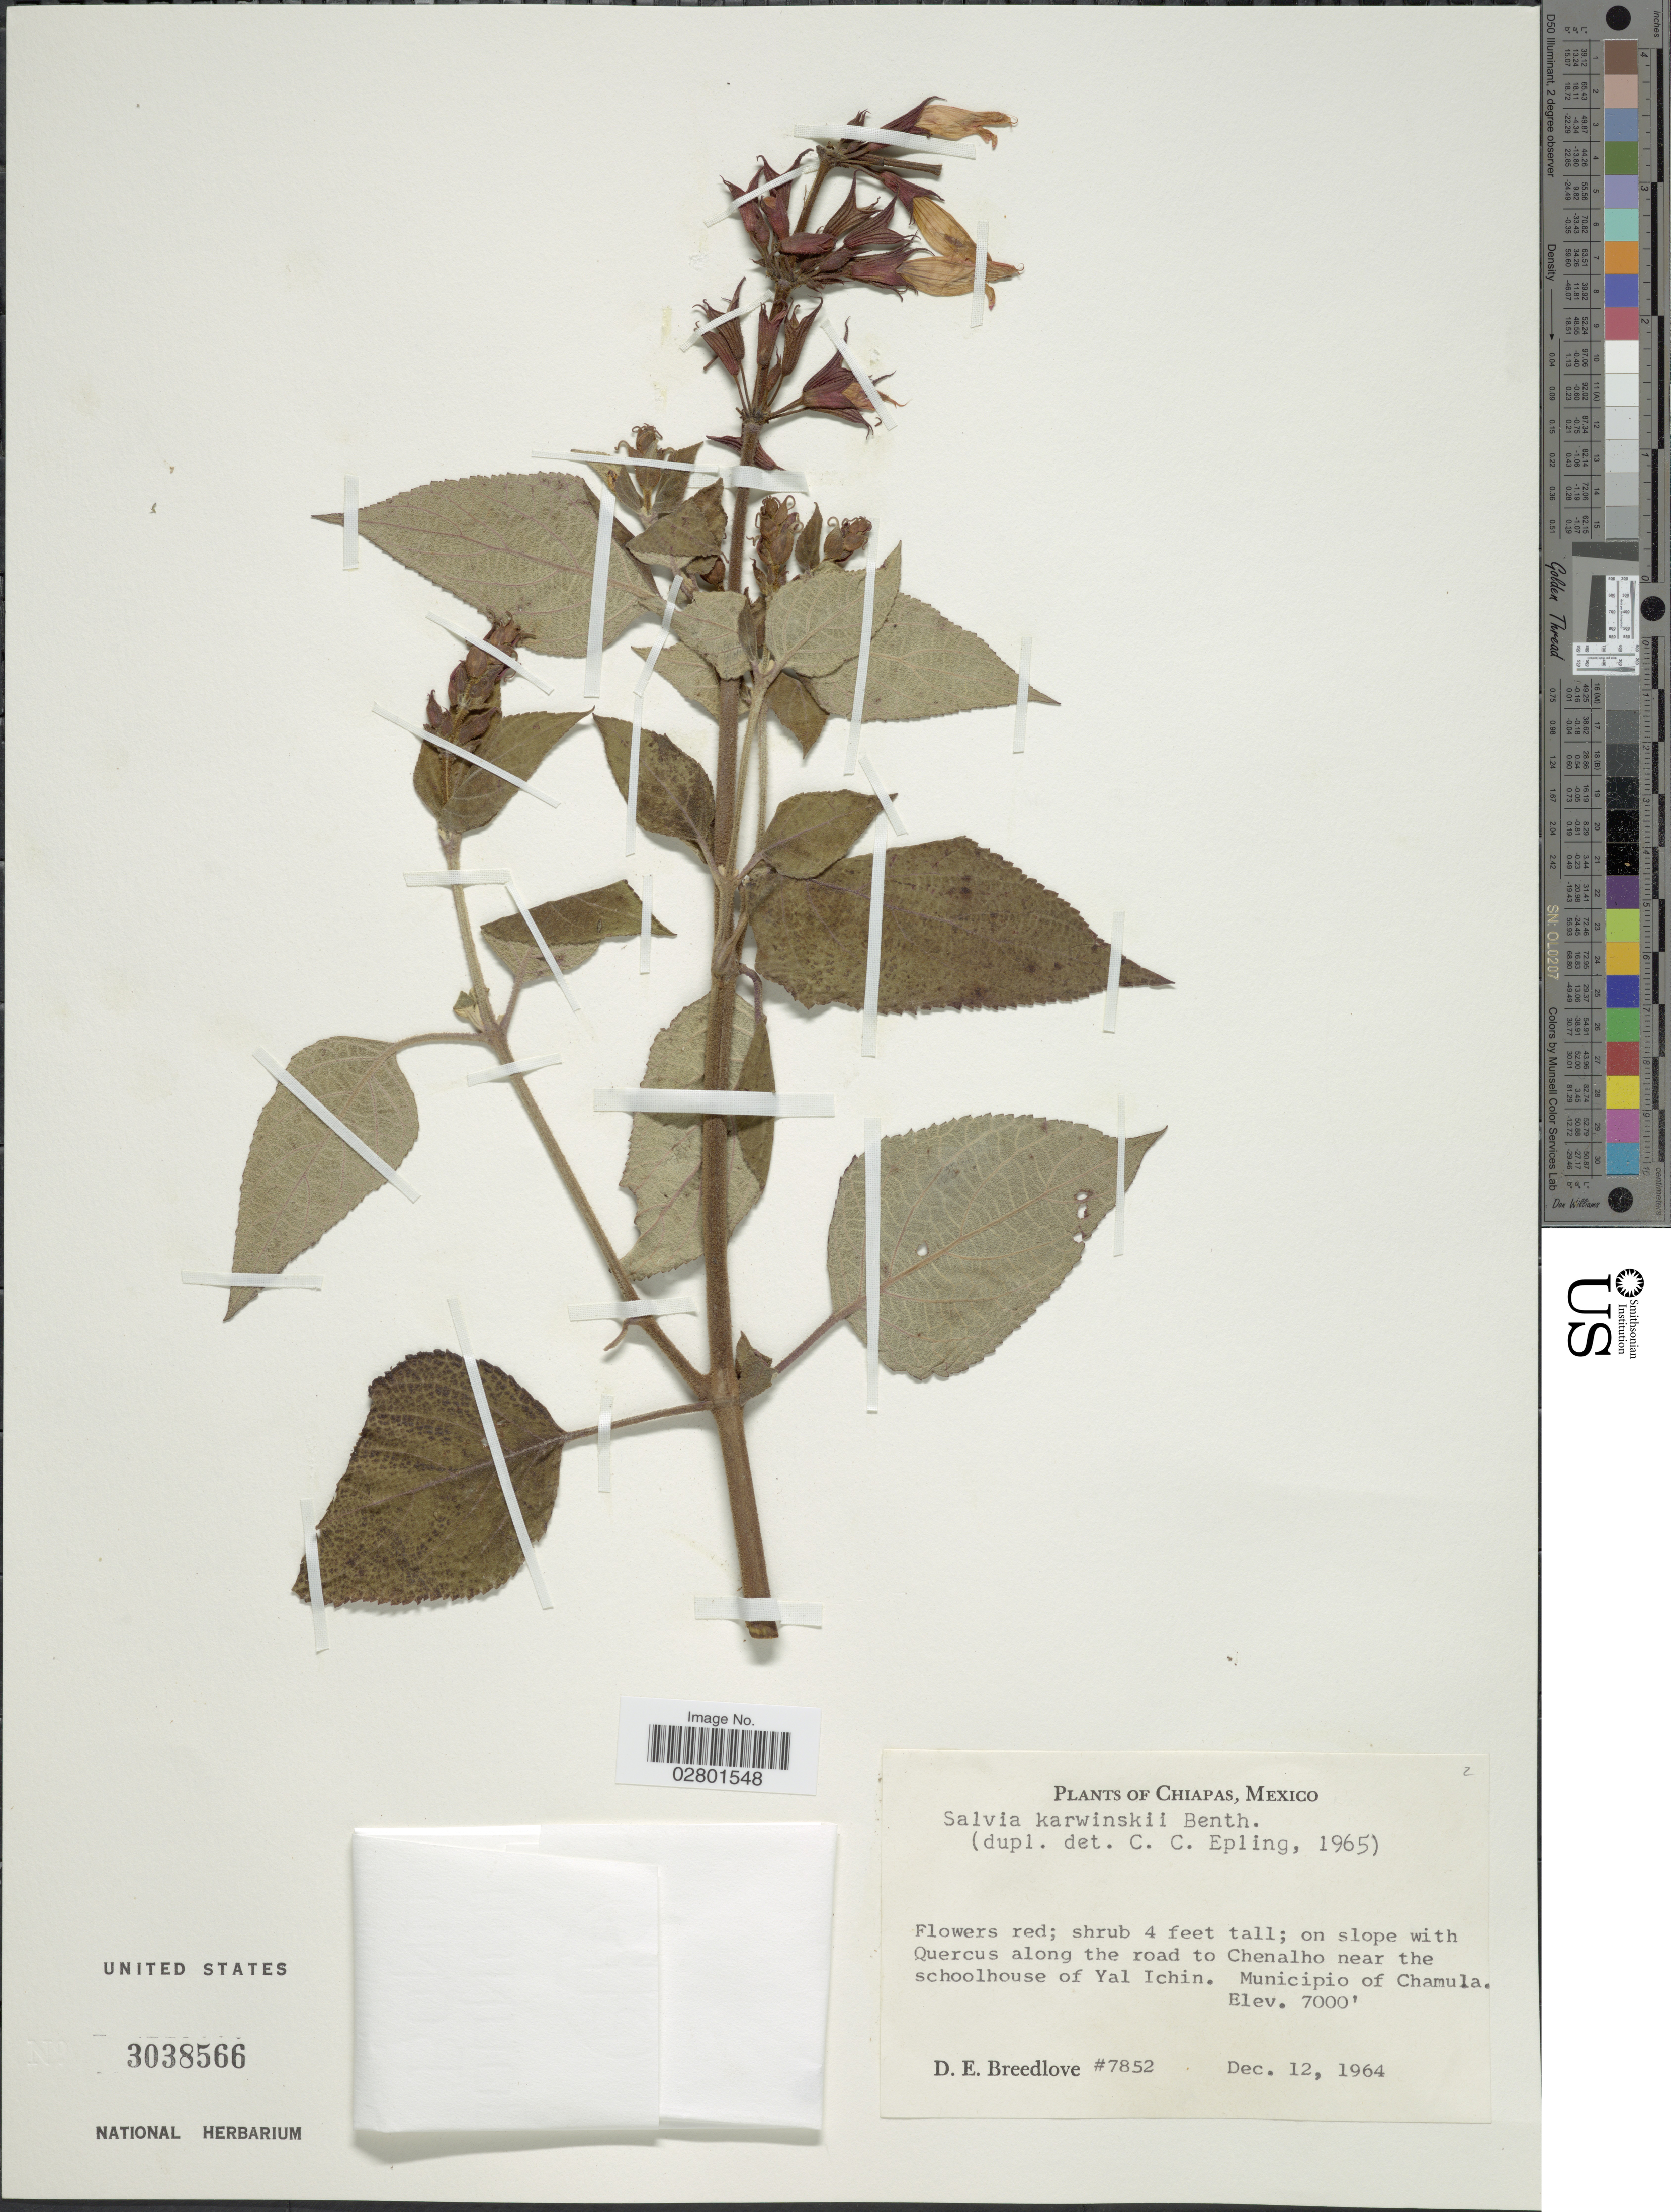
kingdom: Plantae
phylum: Tracheophyta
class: Magnoliopsida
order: Lamiales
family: Lamiaceae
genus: Salvia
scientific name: Salvia karwinskii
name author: Benth.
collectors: D. E. Breedlove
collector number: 7852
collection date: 1964-12-12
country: Mexico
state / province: Chiapas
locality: On slope with Quercus along the road to Chenalho near the schoolhouse of Yal Ichin, Municipio of Chamula.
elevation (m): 2134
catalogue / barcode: US 3038566